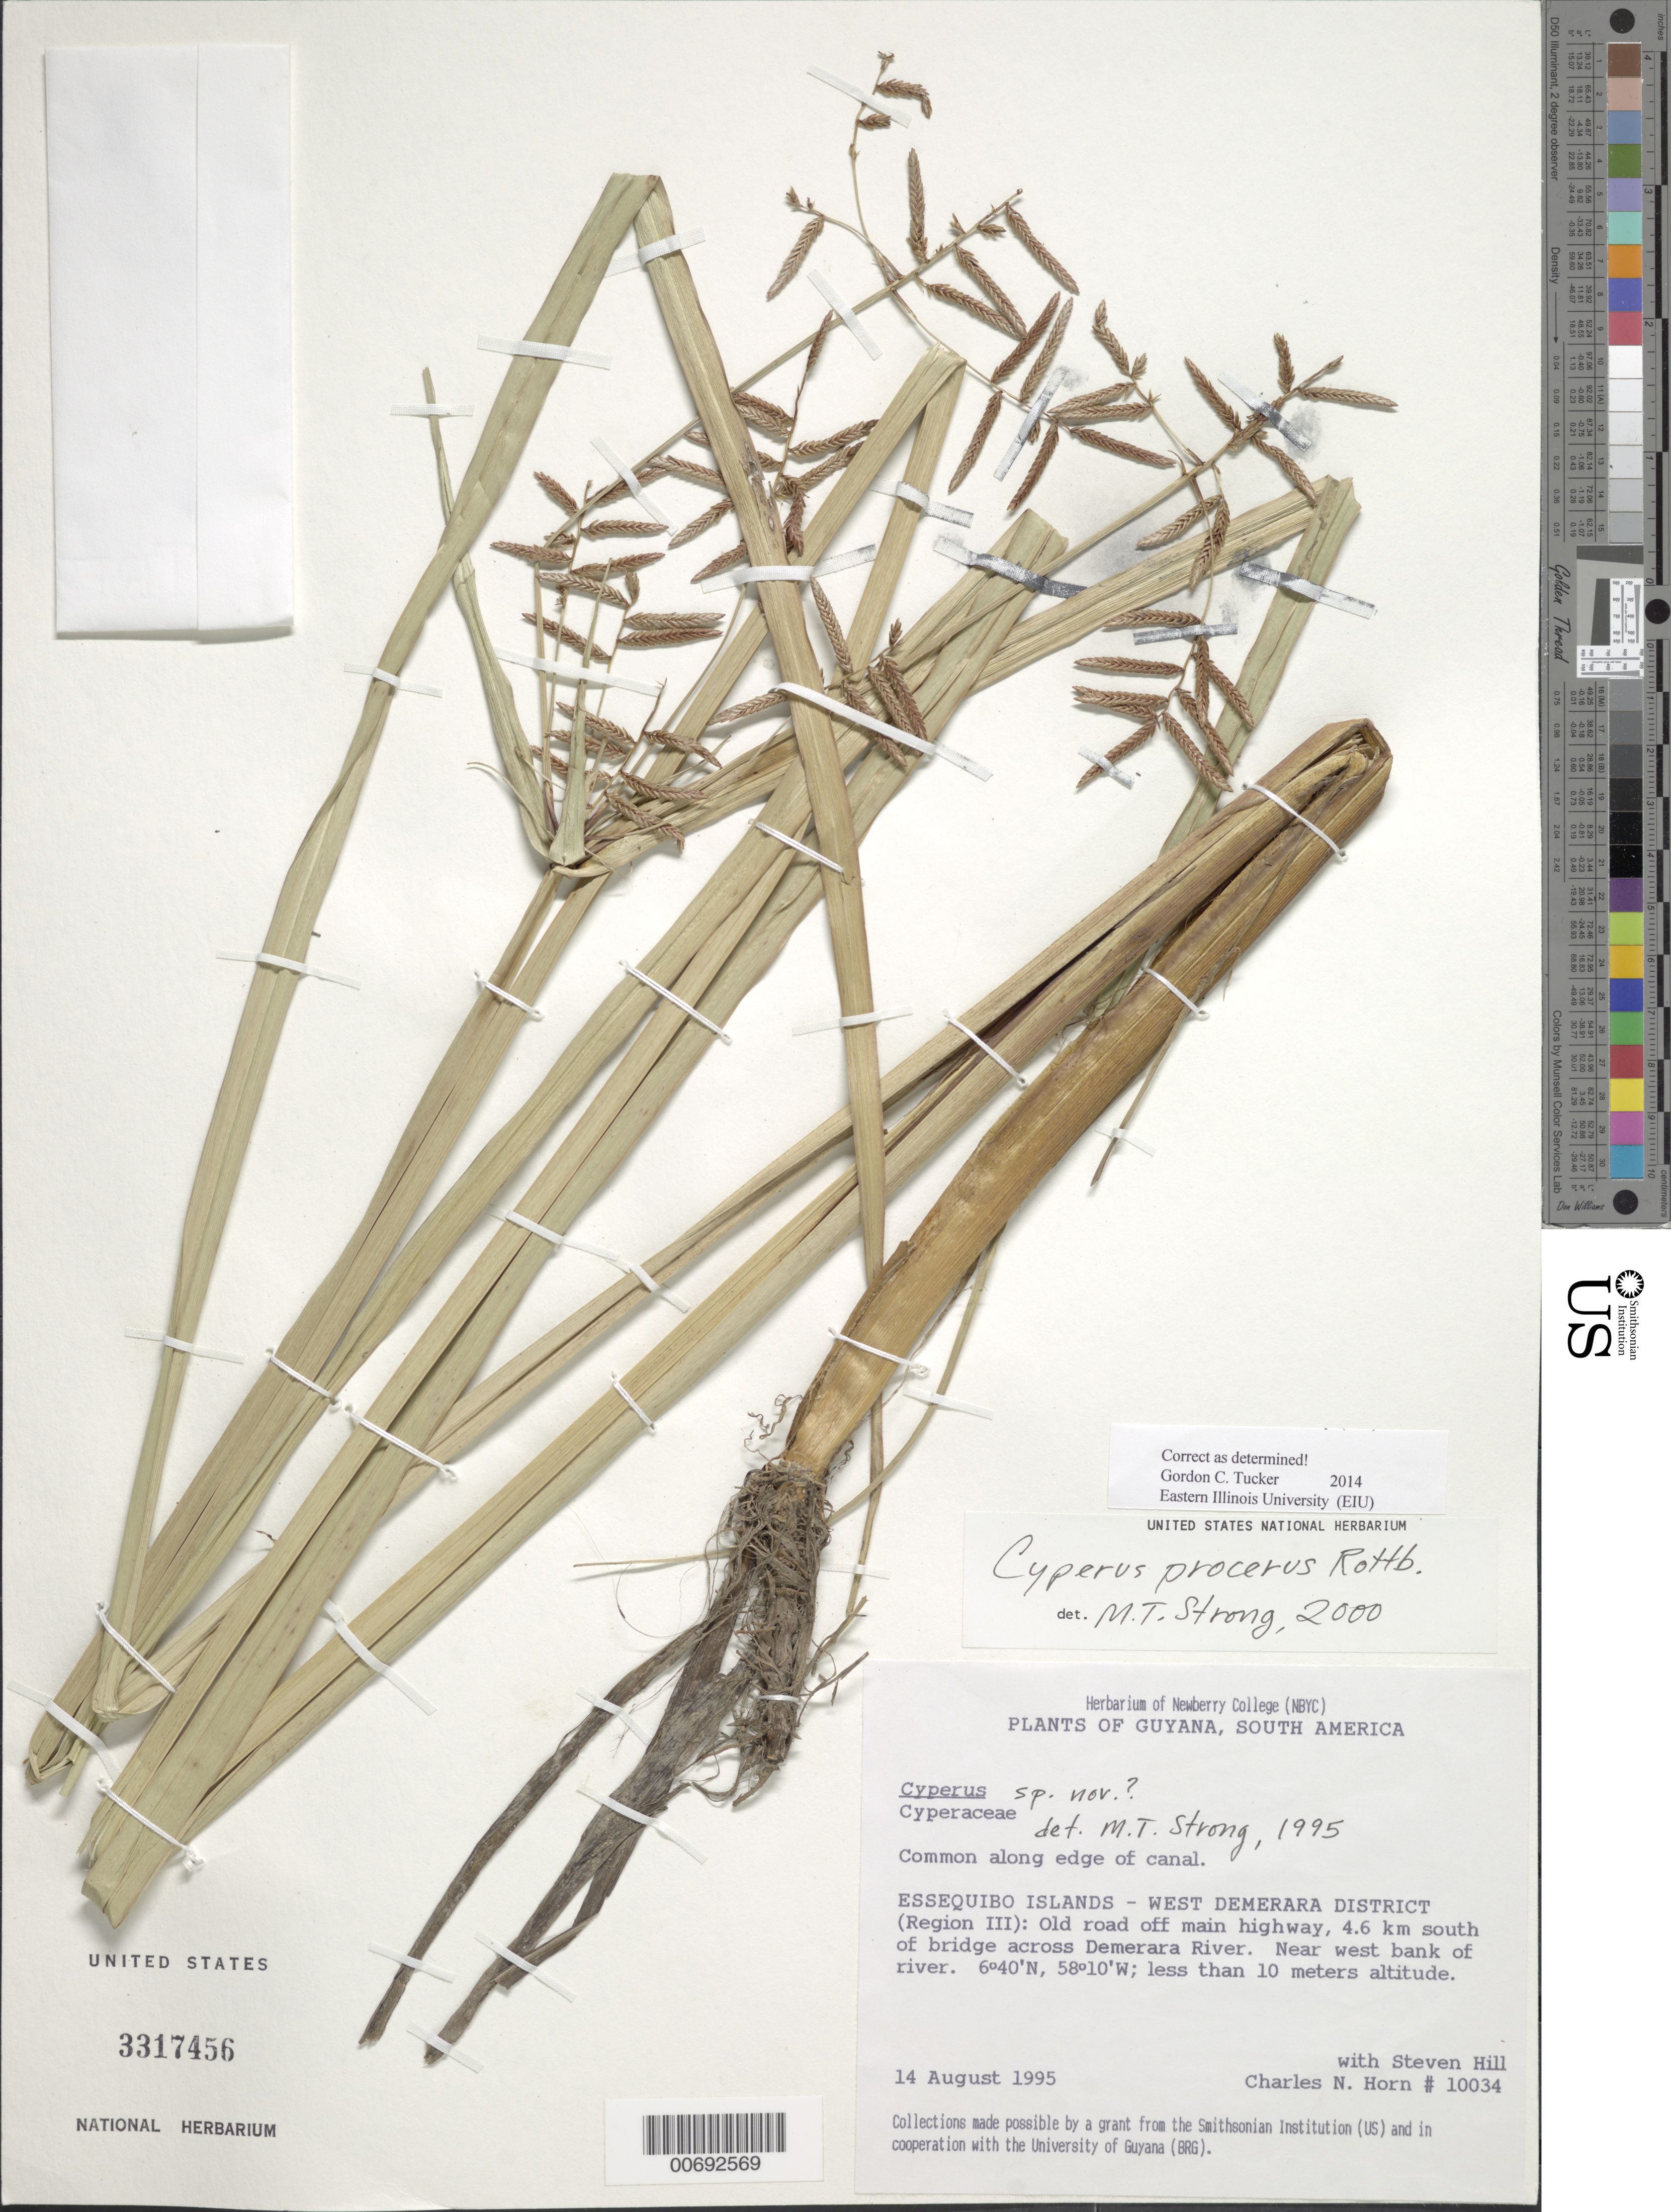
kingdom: Plantae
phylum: Tracheophyta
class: Liliopsida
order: Poales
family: Cyperaceae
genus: Cyperus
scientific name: Cyperus procerus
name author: Rottb.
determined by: Strong, M. T., (US), Smithsonian Institution - National Museum of Natural History (UNITED STATES)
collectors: C. N. Horn & S. Hill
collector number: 10034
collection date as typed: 14-Aug-95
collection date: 1995-08-14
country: Guyana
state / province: Essequibo Isl-W. Demerara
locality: Demerara R., 4.6 km S of bridge across river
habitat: Along edge of canal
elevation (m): -2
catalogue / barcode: US 3317456